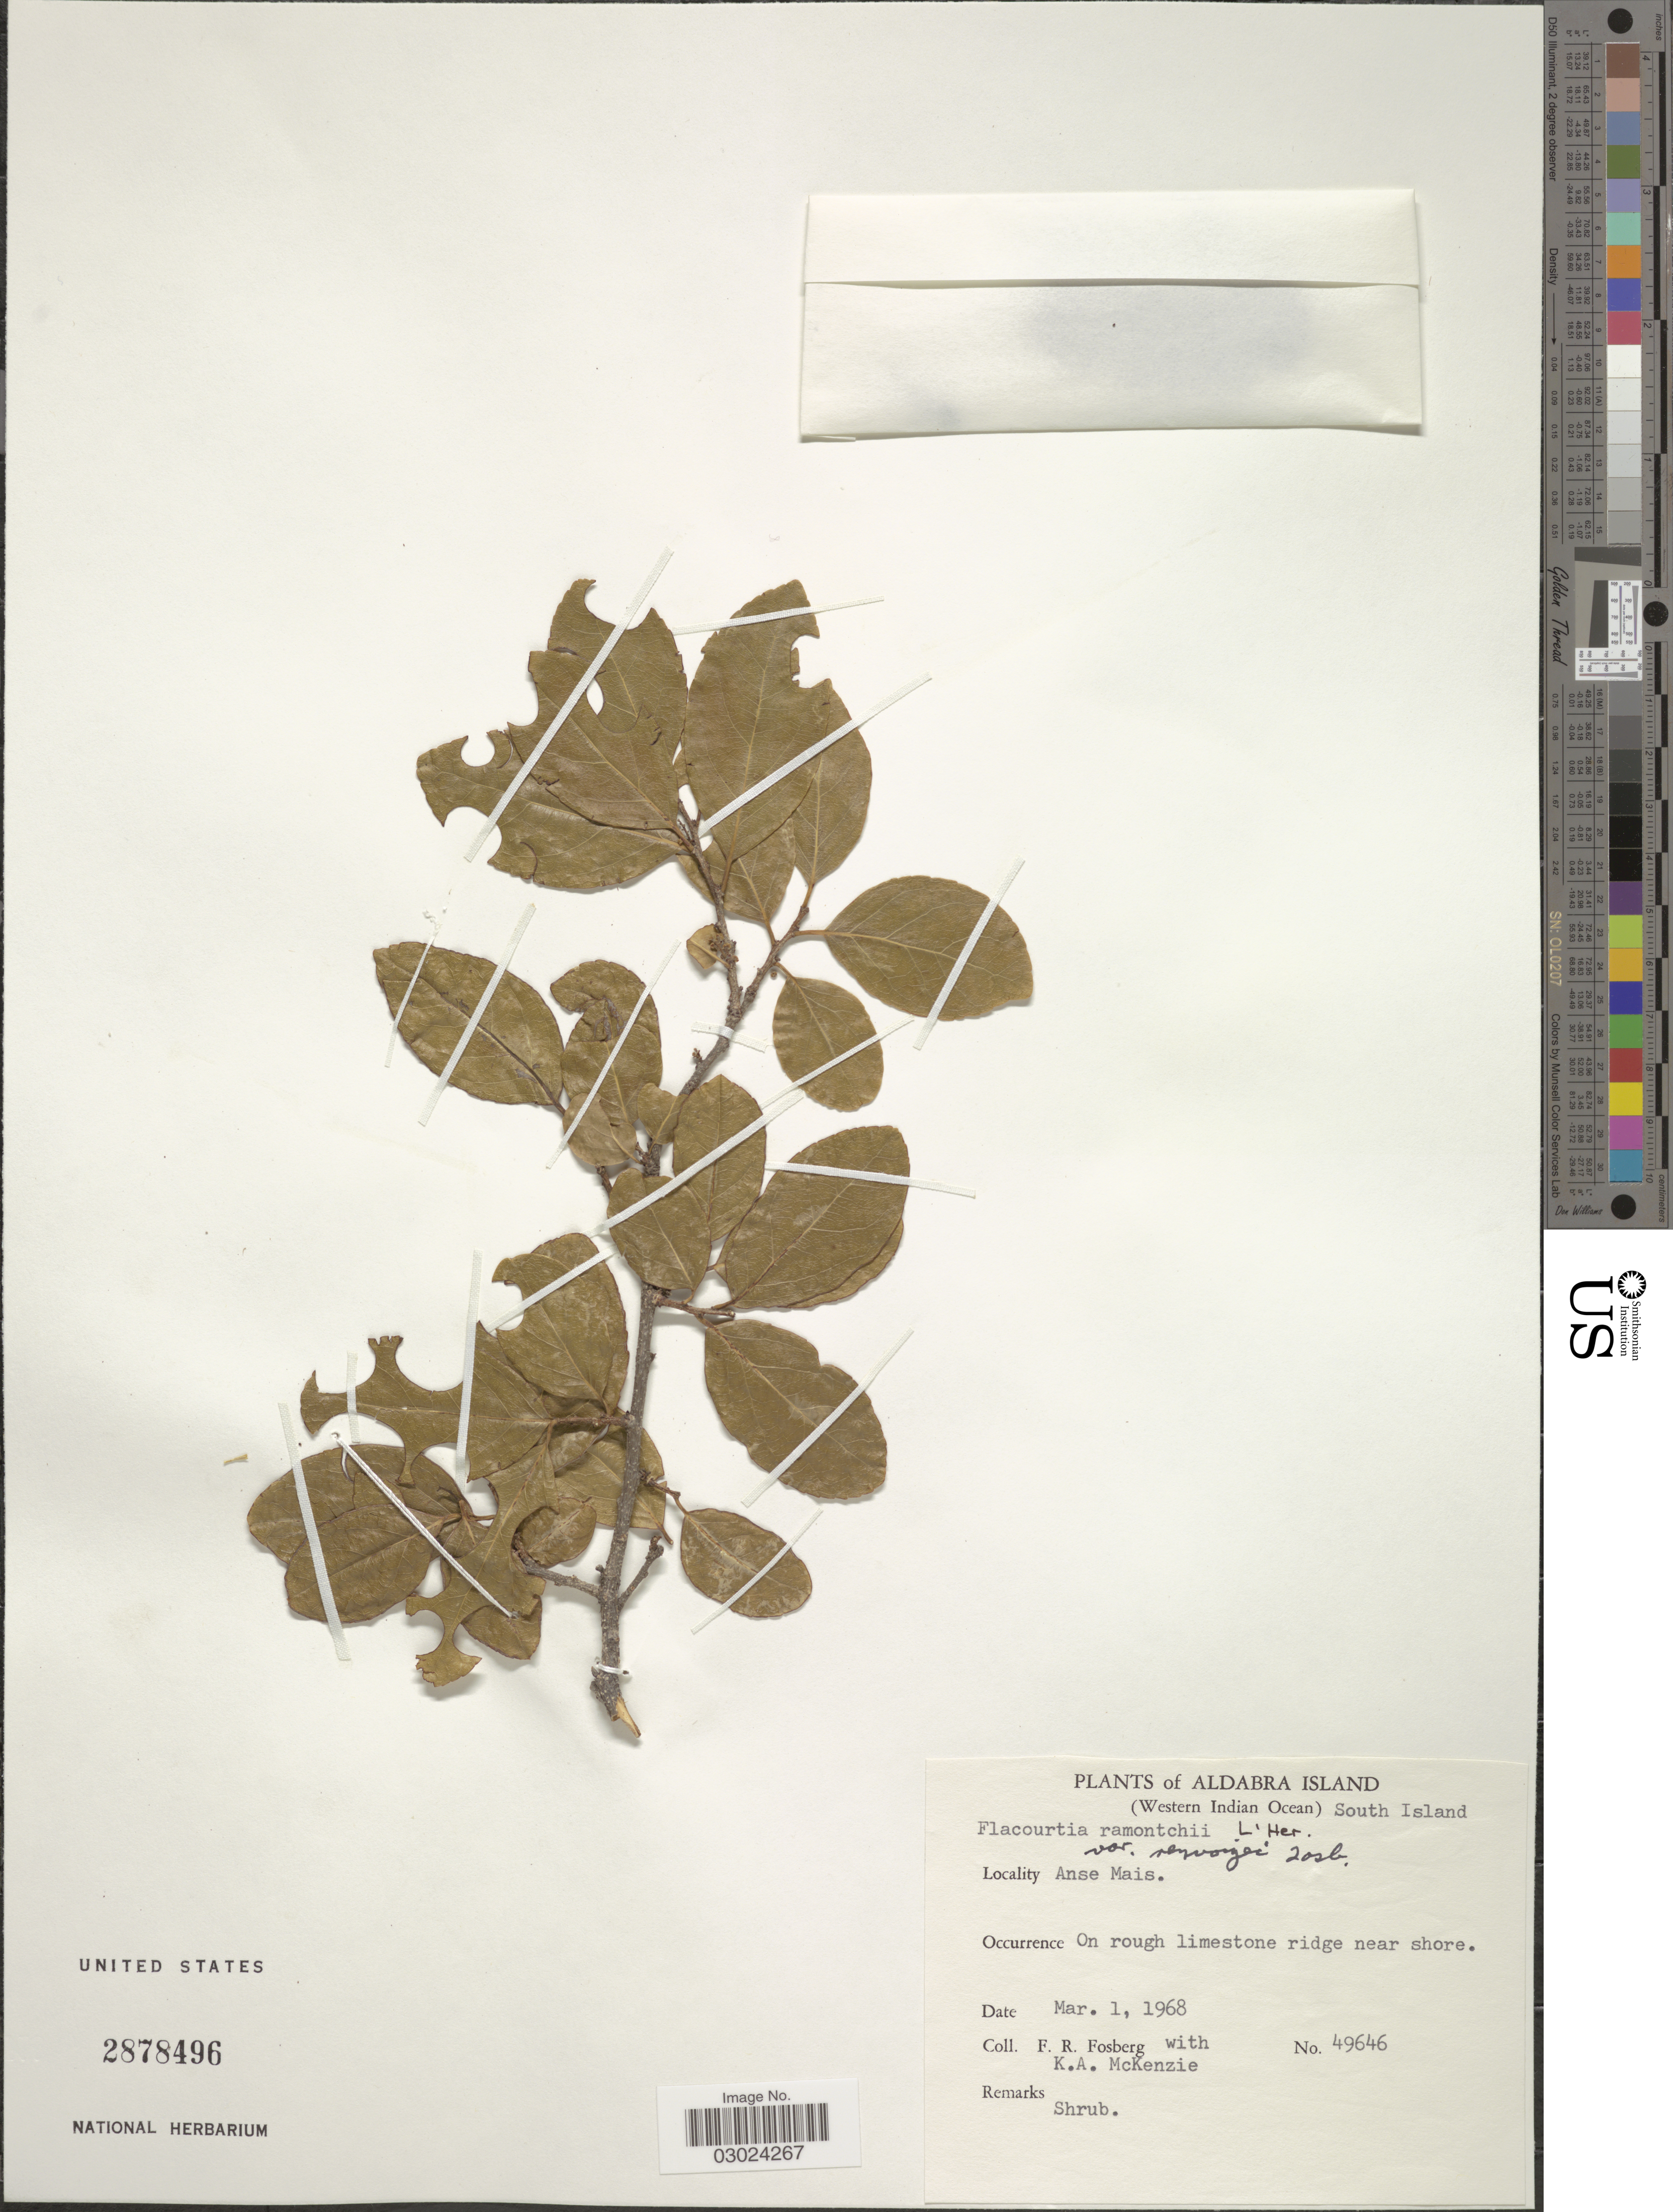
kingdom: Plantae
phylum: Tracheophyta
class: Magnoliopsida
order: Malpighiales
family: Salicaceae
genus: Flacourtia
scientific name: Flacourtia ramontchi var. renvoizei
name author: Fosberg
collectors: F. R. Fosberg & K. McKenzie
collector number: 49646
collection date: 1968-03-01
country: Seychelles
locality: Aldabra Island. (Western Indian Ocean) South Island. Anse Mais.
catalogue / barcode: US 2878496